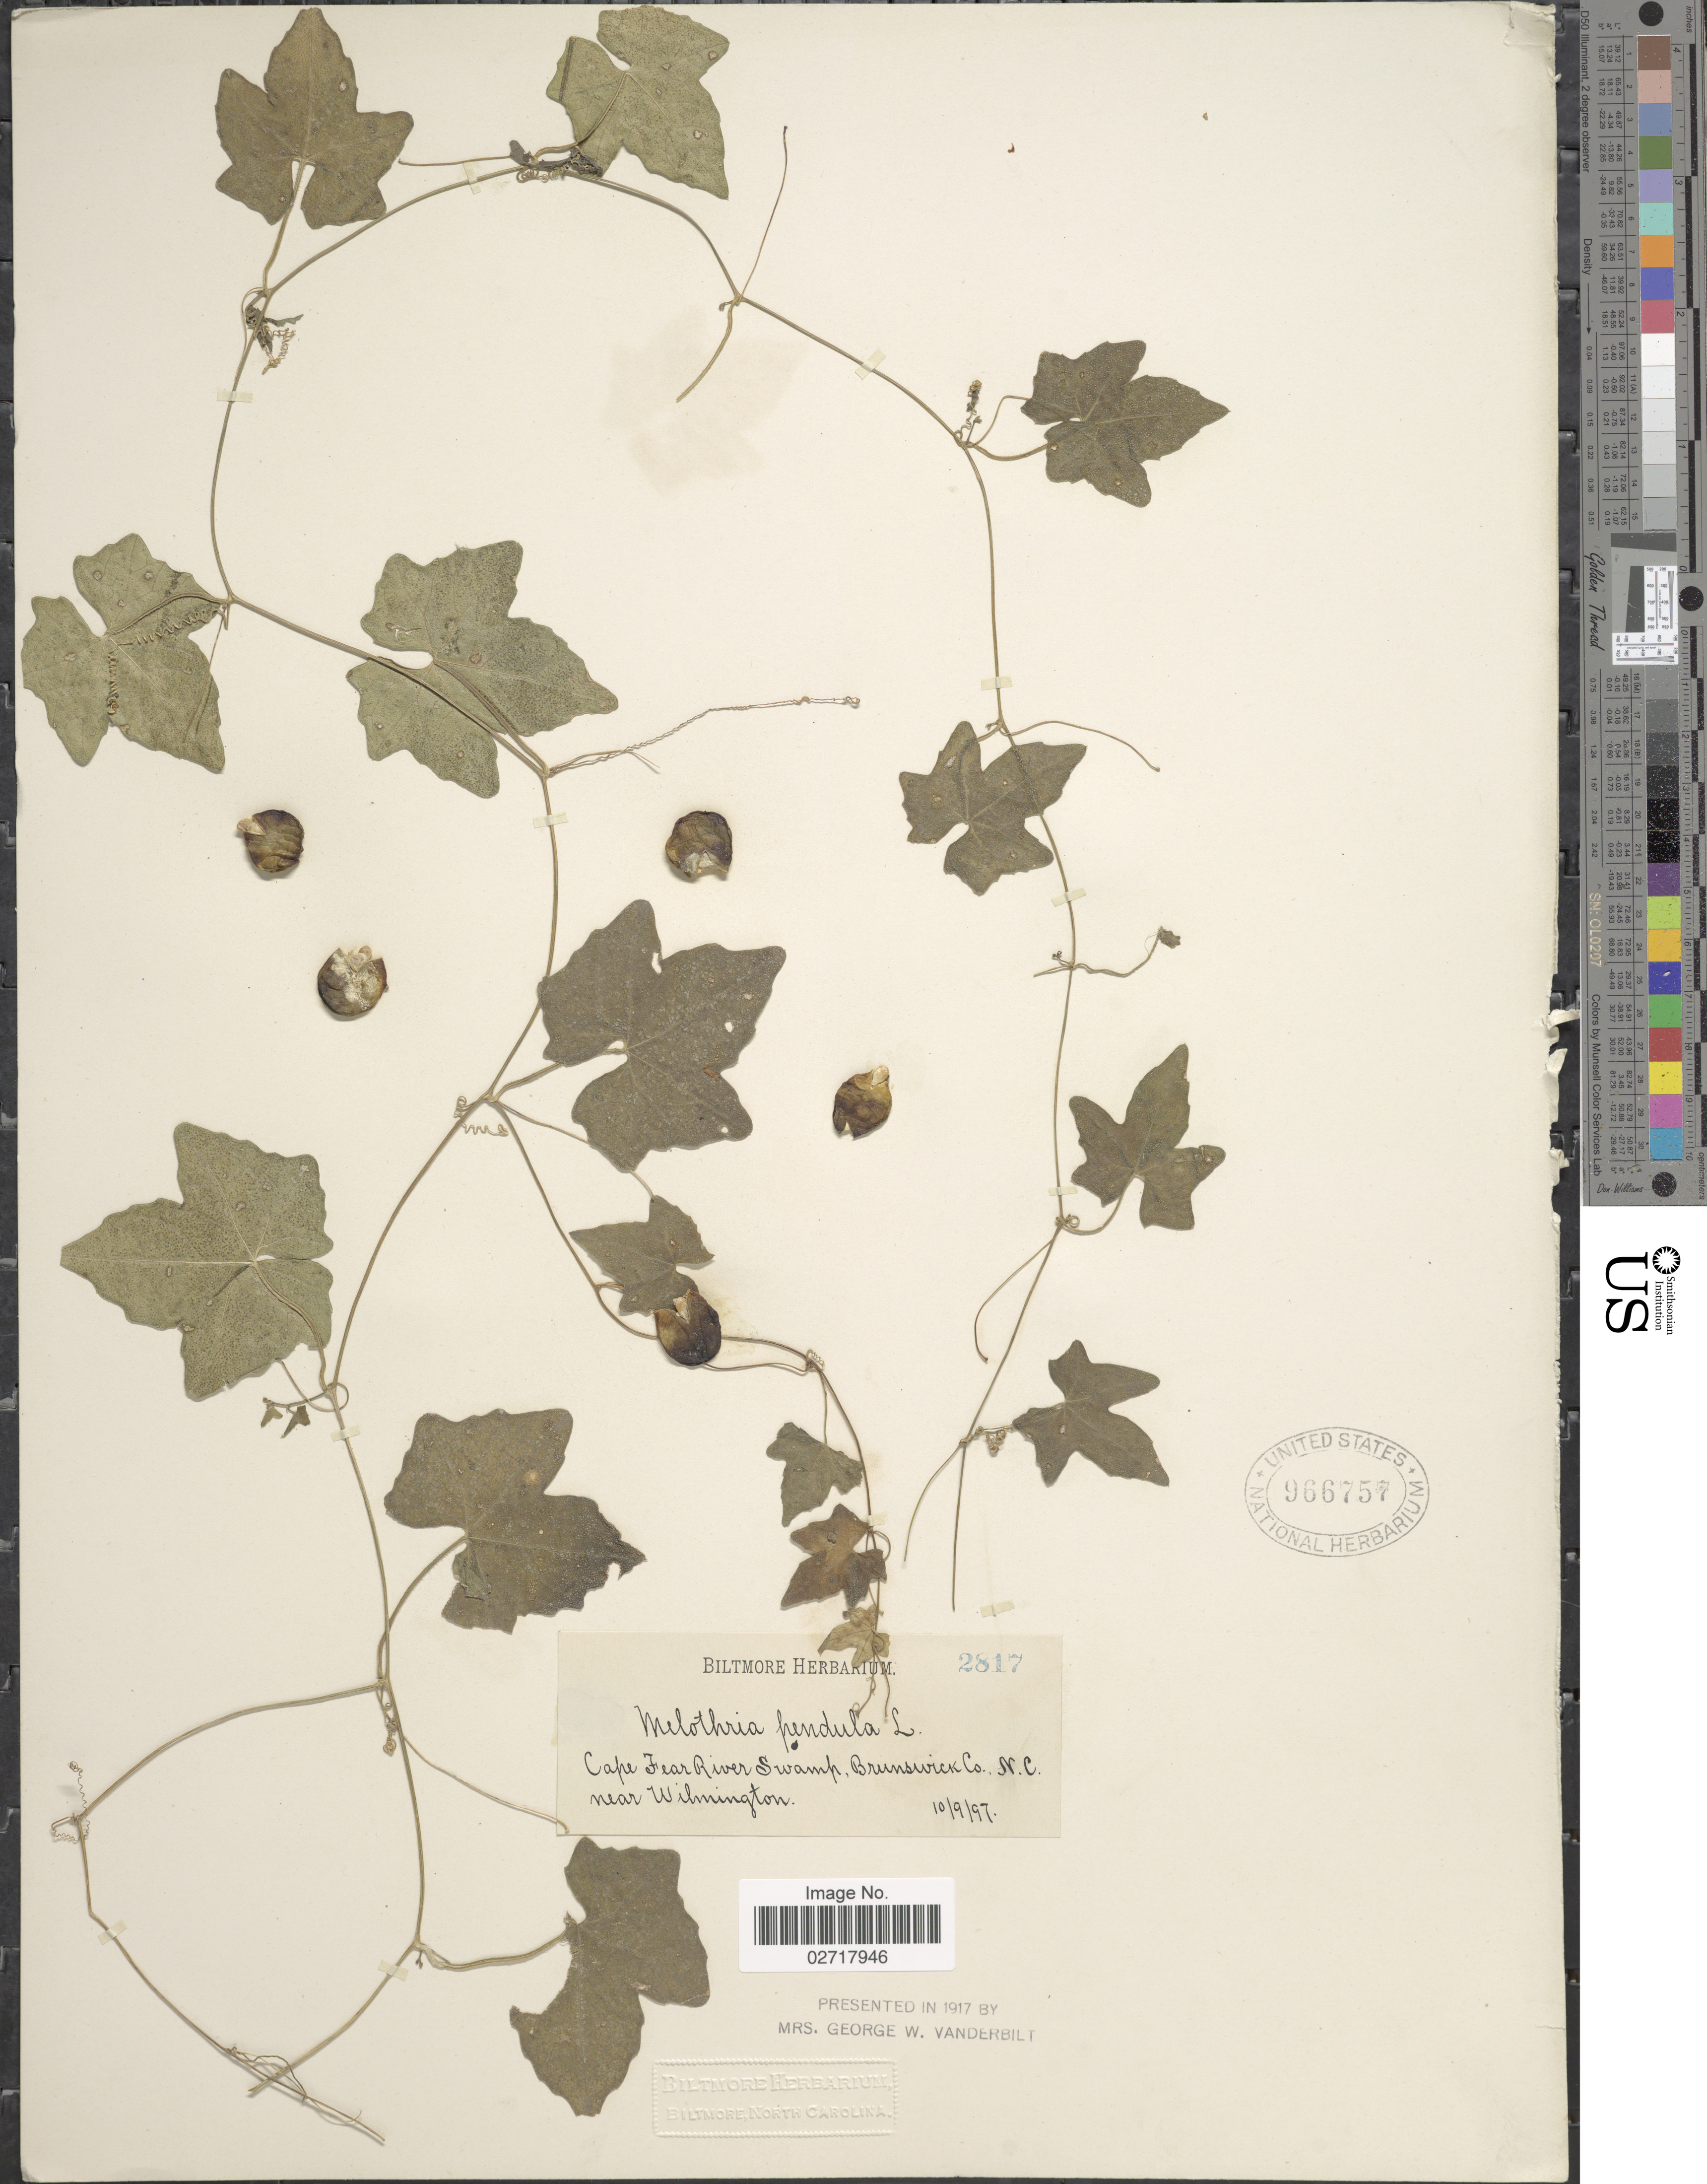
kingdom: Plantae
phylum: Tracheophyta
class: Magnoliopsida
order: Cucurbitales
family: Cucurbitaceae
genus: Melothria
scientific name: Melothria pendula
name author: L.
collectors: ex herb. Biltmore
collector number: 2817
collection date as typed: Transcribed d/m/y: 9/10/97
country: United States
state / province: North Carolina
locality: Cape Fear River Swamp, Brunswick Co., near Wilmington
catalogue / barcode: US 966757